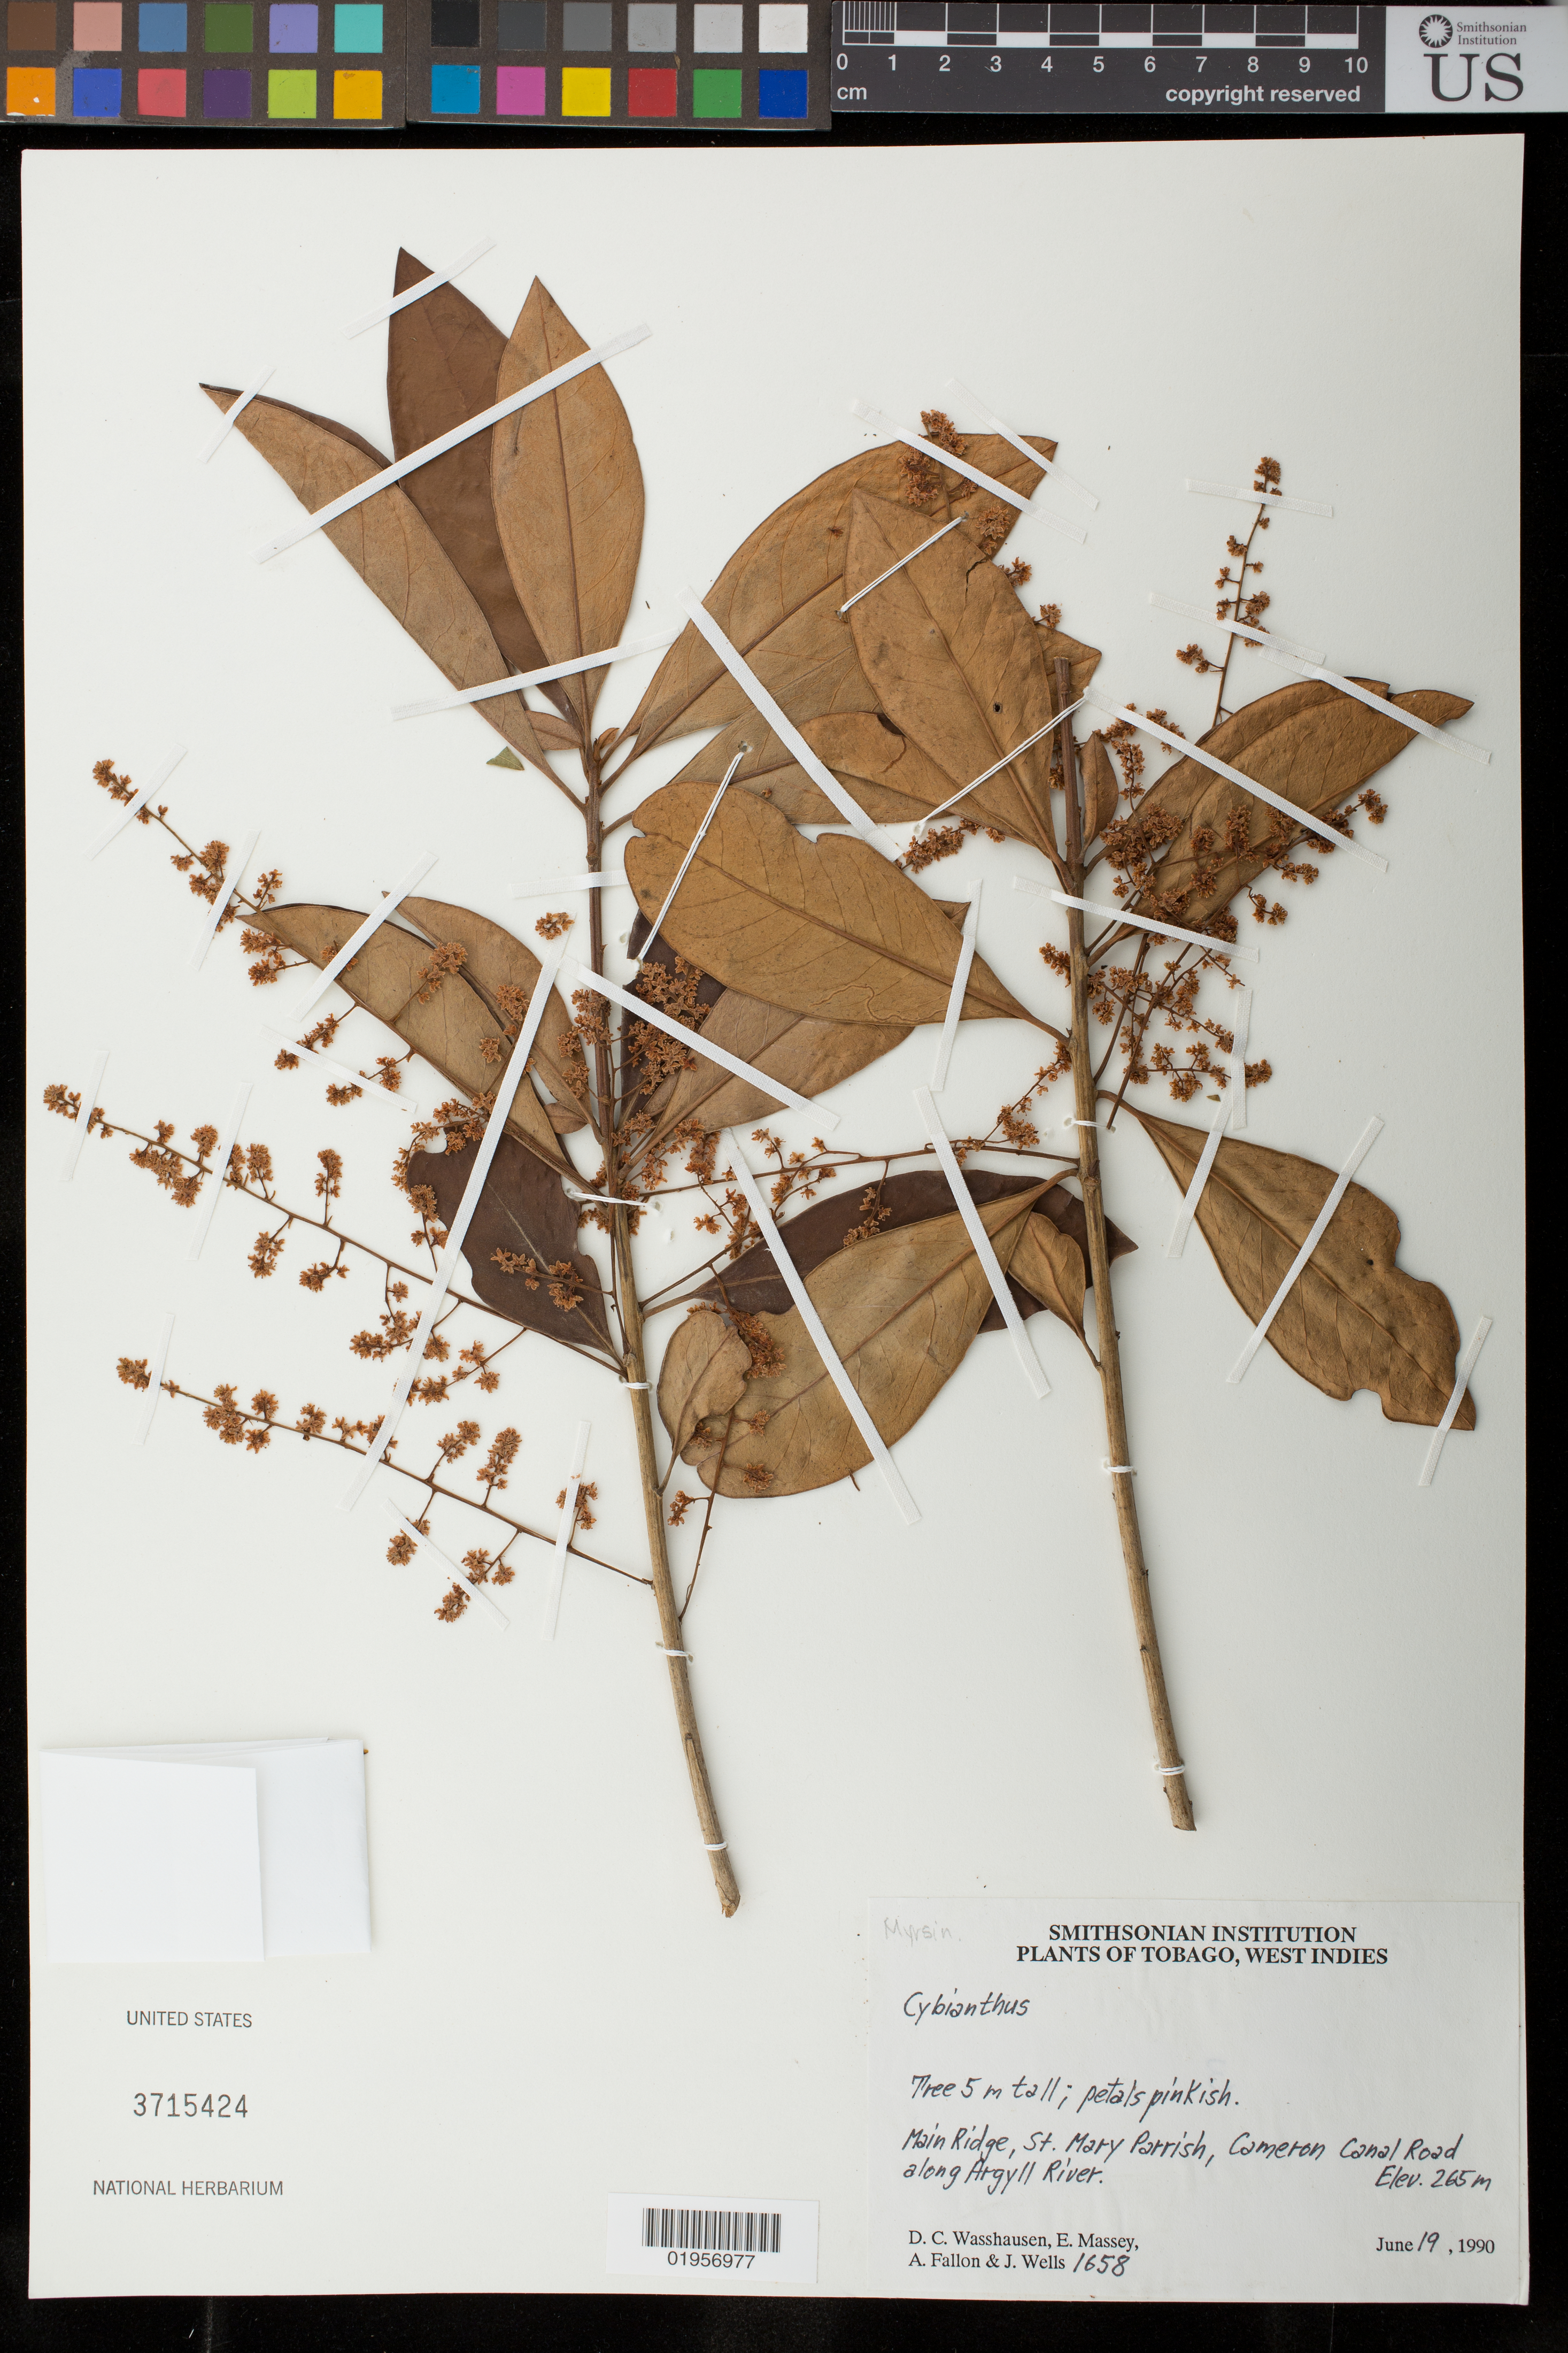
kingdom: Plantae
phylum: Tracheophyta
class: Magnoliopsida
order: Ericales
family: Primulaceae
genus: Cybianthus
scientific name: Cybianthus sp.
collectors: D. C. Wasshausen, E. Massey, A. Fallon & J. Wells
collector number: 1658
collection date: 1990-06-19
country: Trinidad and Tobago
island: Tobago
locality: Main Ridge, St. Mary Parish, Cameron Canal Road along Argyll River.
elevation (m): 265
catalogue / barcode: US 3715424